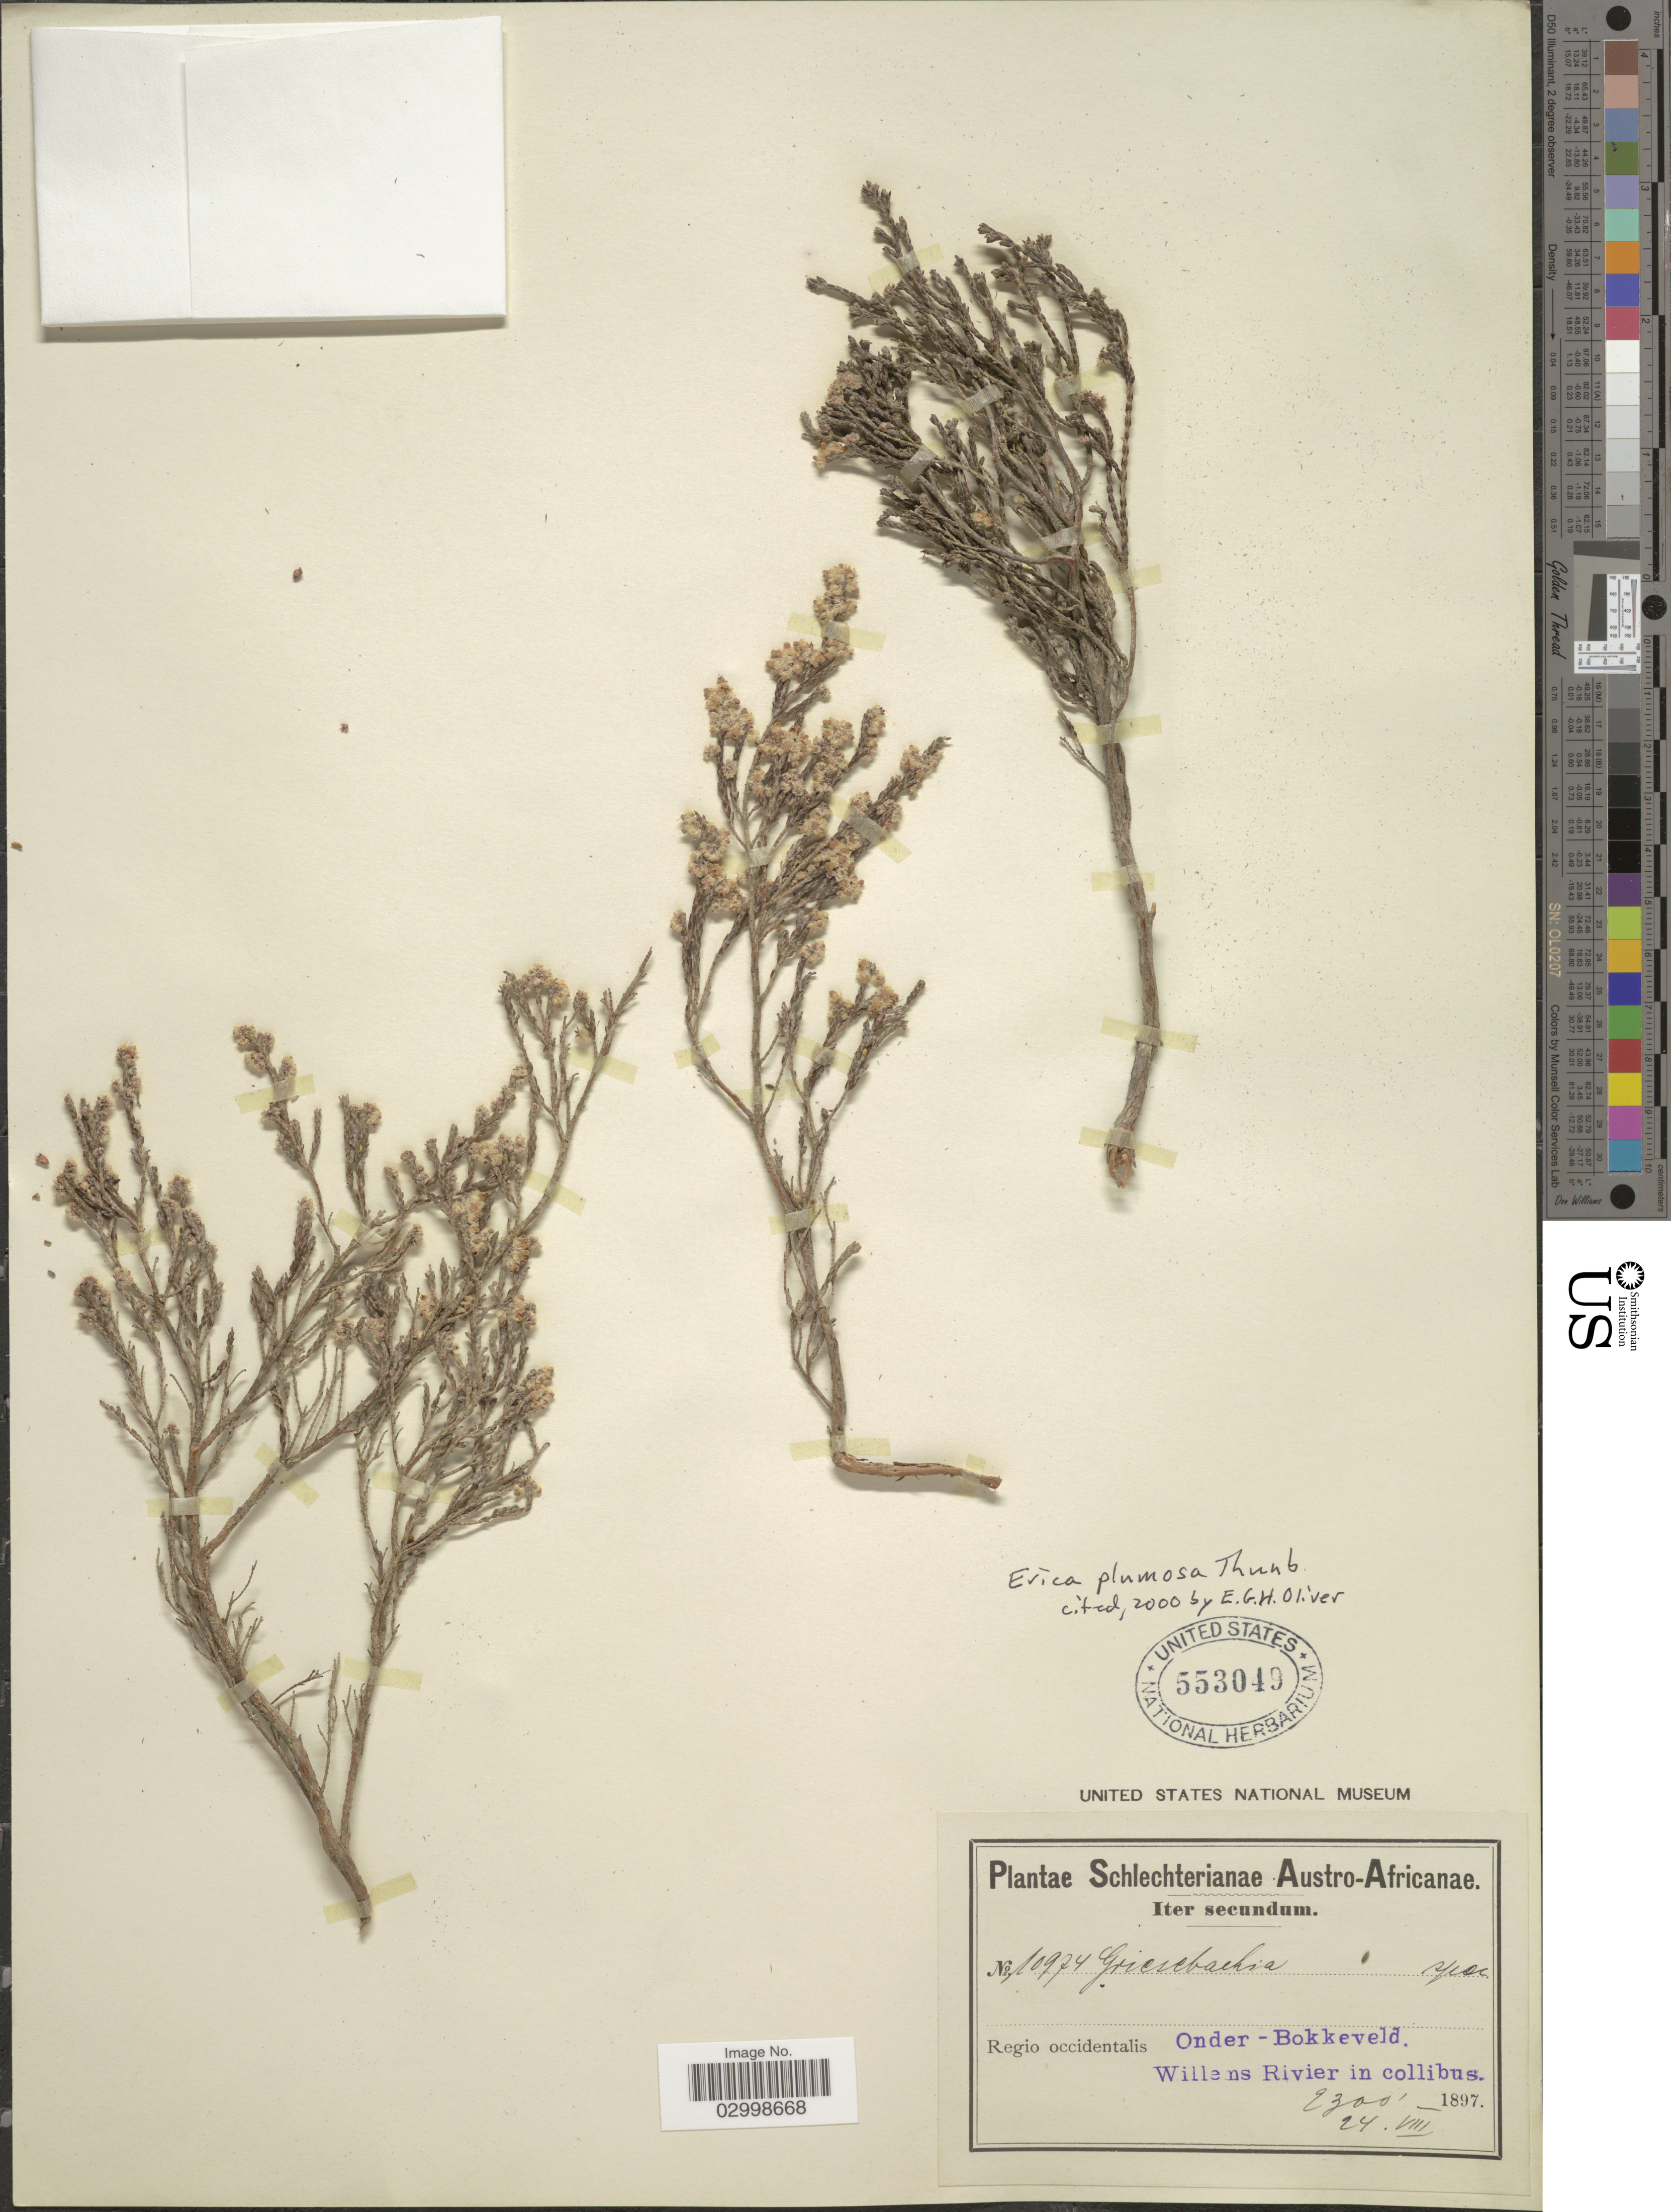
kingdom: Plantae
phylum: Tracheophyta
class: Magnoliopsida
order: Ericales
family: Ericaceae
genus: Erica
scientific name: Erica plumosa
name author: Thunb.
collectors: Schlechter, --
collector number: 10974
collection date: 1897-08-24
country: South Africa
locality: Austro-Africanae. Regio occidentalis Onder-Bokkeveld. Willems Rivier in collibus.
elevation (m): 701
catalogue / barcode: US 553049